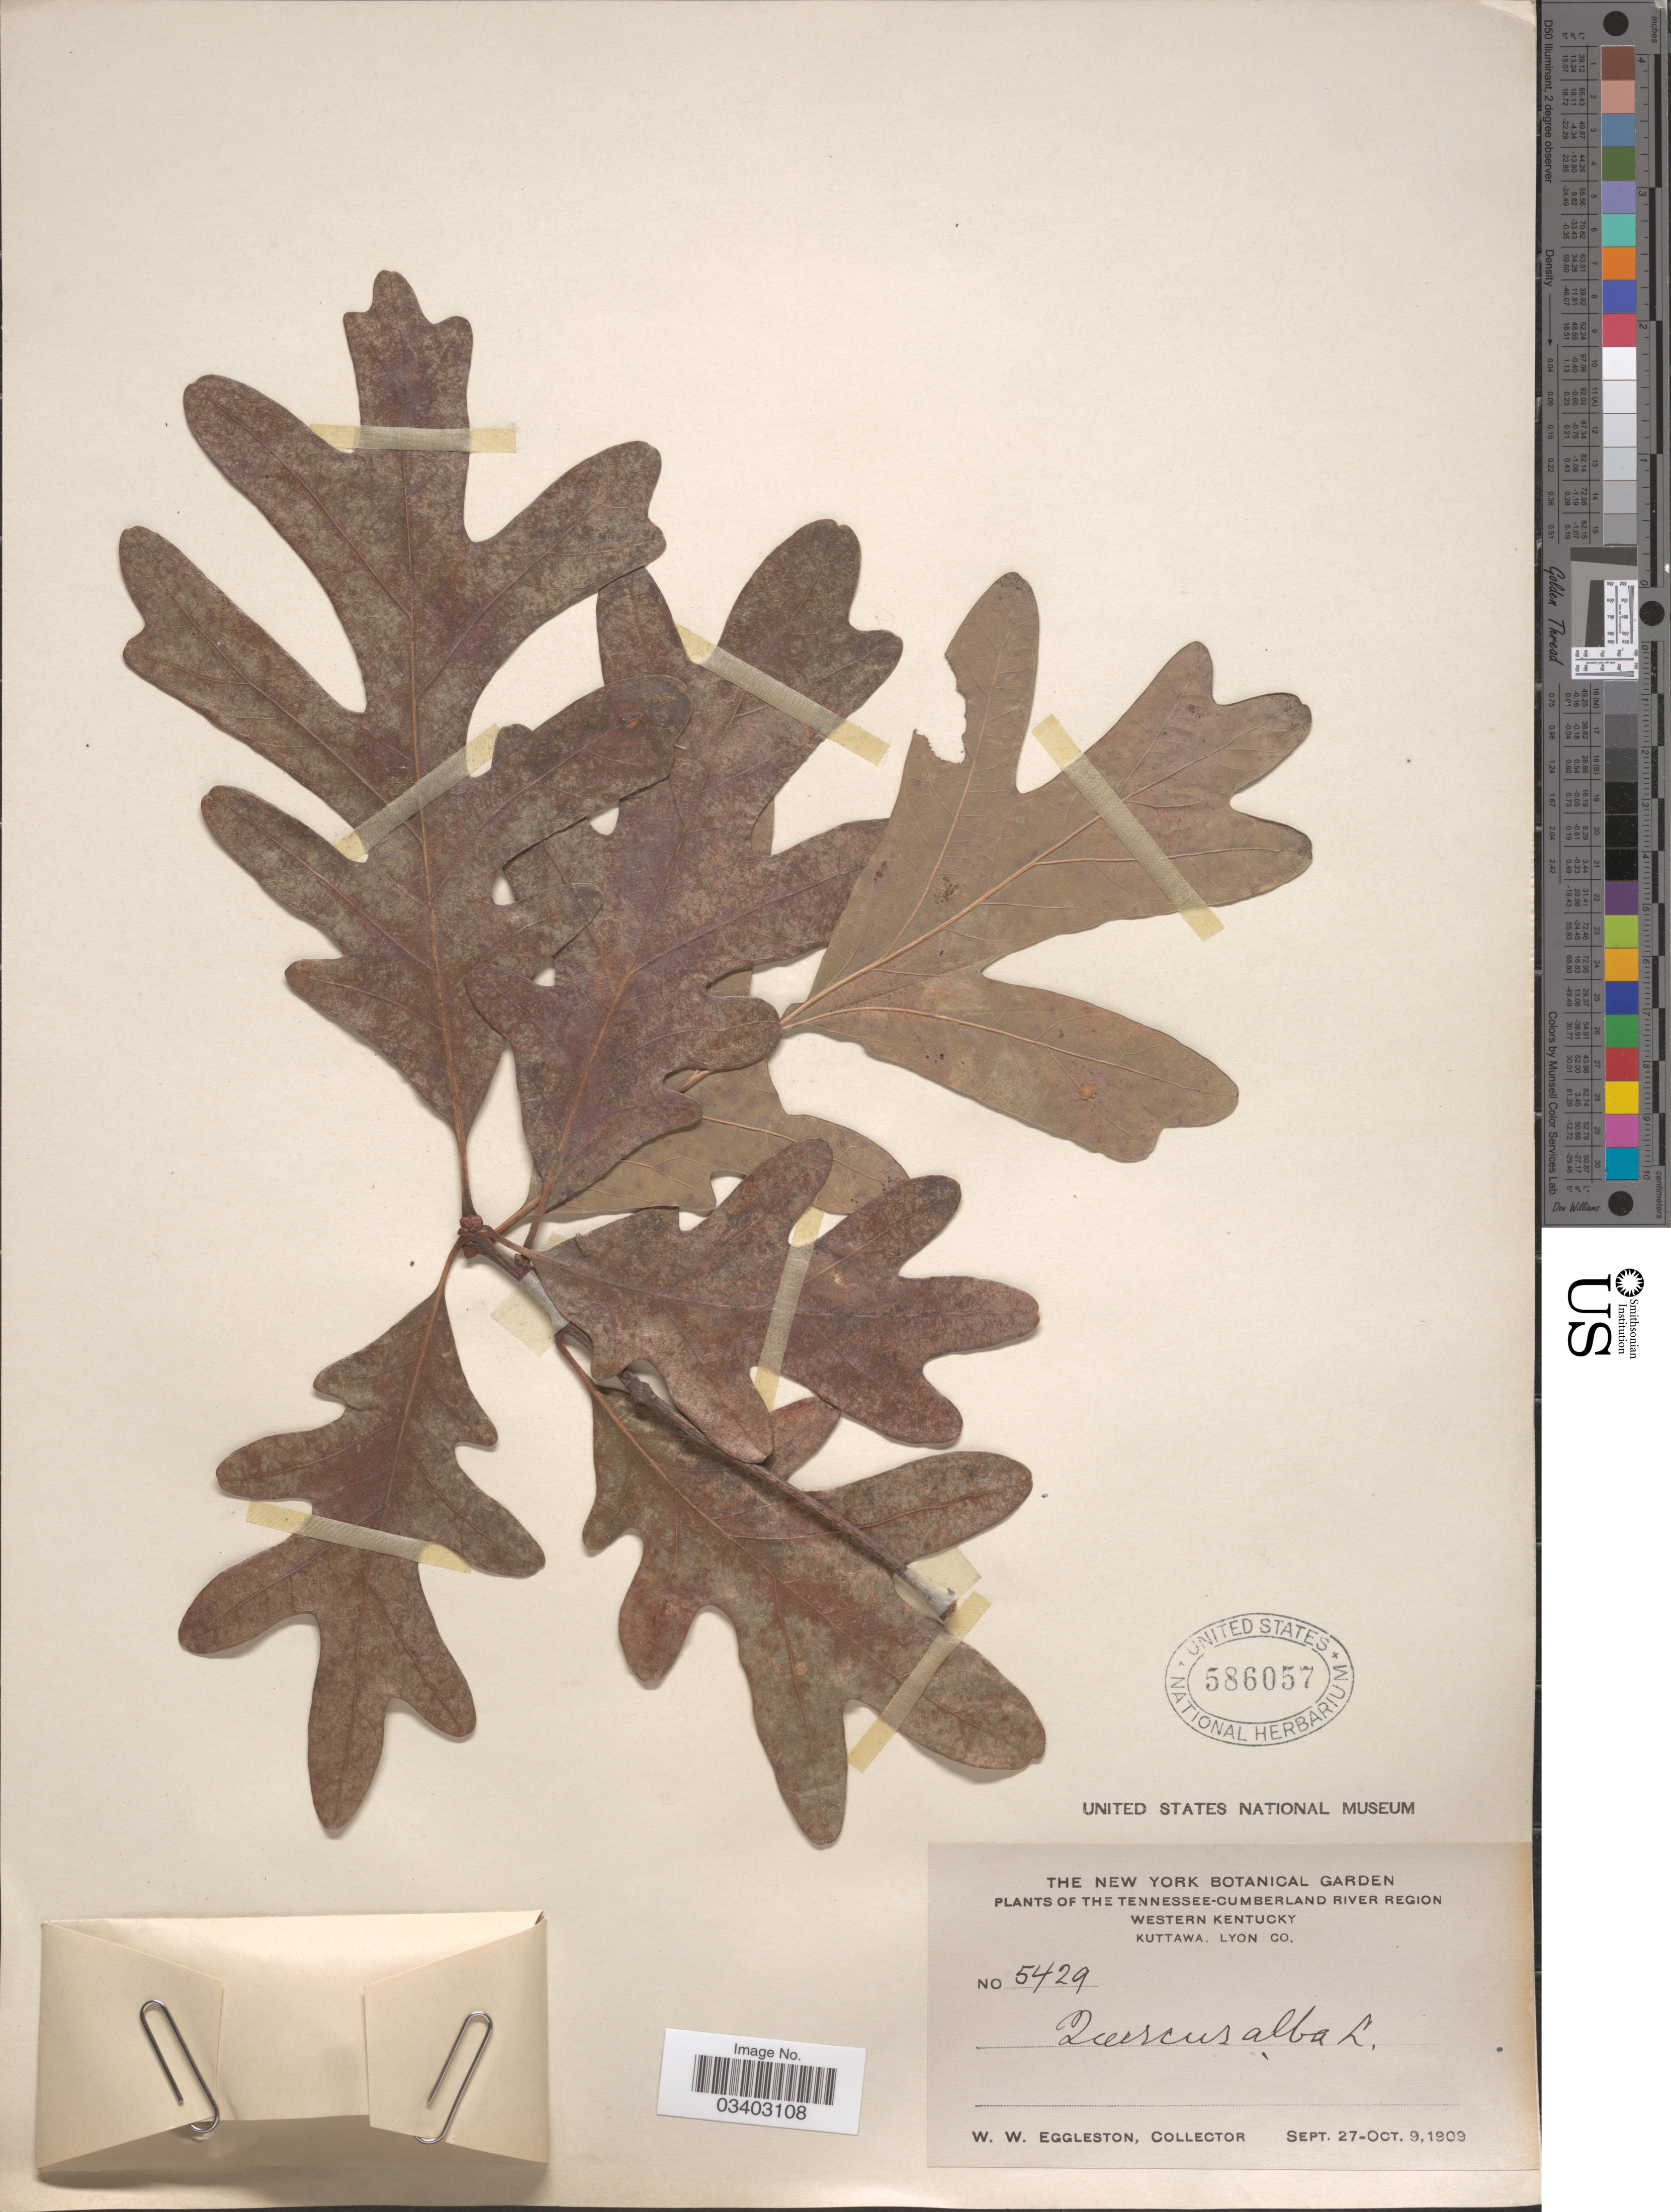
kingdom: Plantae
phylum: Tracheophyta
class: Magnoliopsida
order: Fagales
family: Fagaceae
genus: Quercus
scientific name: Quercus alba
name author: L.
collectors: W. W. Eggleston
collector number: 5429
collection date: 1909-09-27/1909-10-09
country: United States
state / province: Kentucky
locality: The Tennessee-Cumberland River Region. Western Kentucky. Kuttawa, Lyon Co.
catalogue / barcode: US 586057